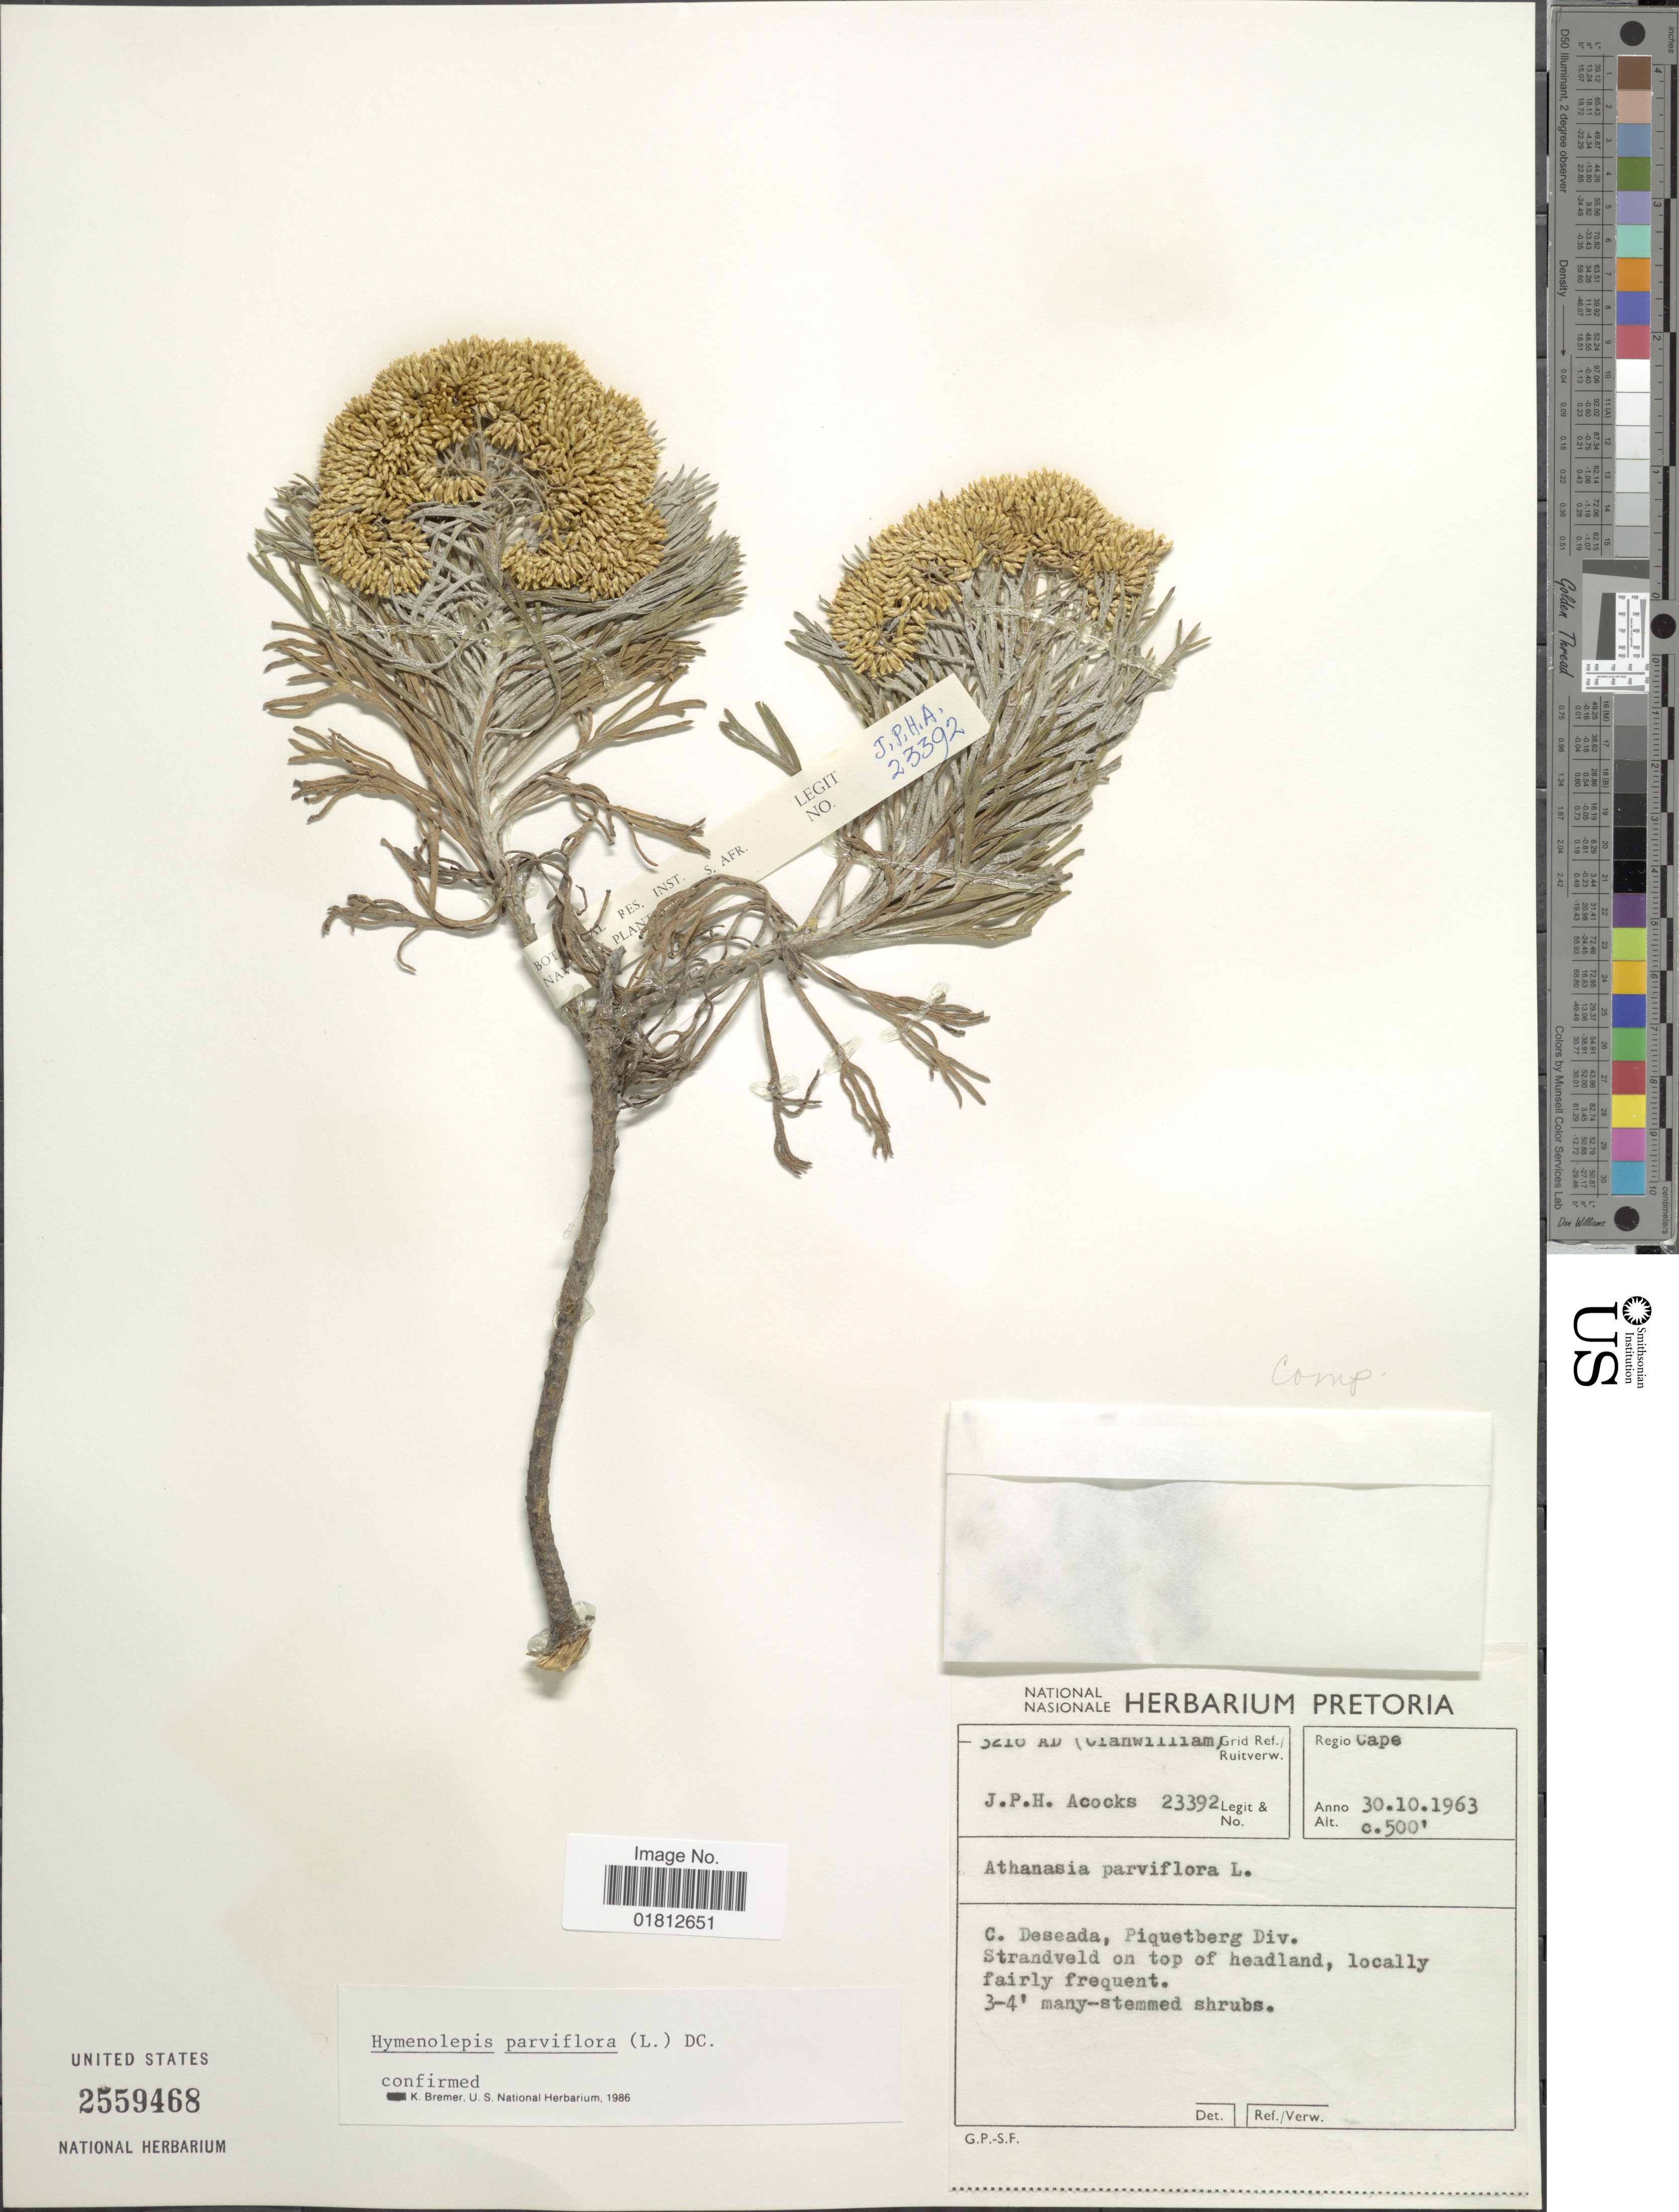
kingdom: Plantae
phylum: Tracheophyta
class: Magnoliopsida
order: Asterales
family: Asteraceae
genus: Hymenolepis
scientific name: Hymenolepis parviflora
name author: (L.) DC.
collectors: J. P. Acocks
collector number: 23392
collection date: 1963-10-30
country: South Africa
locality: Cape, C. Deseada, Piquetberg Div., Strandveld on top of headland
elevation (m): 152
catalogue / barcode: US 2559468